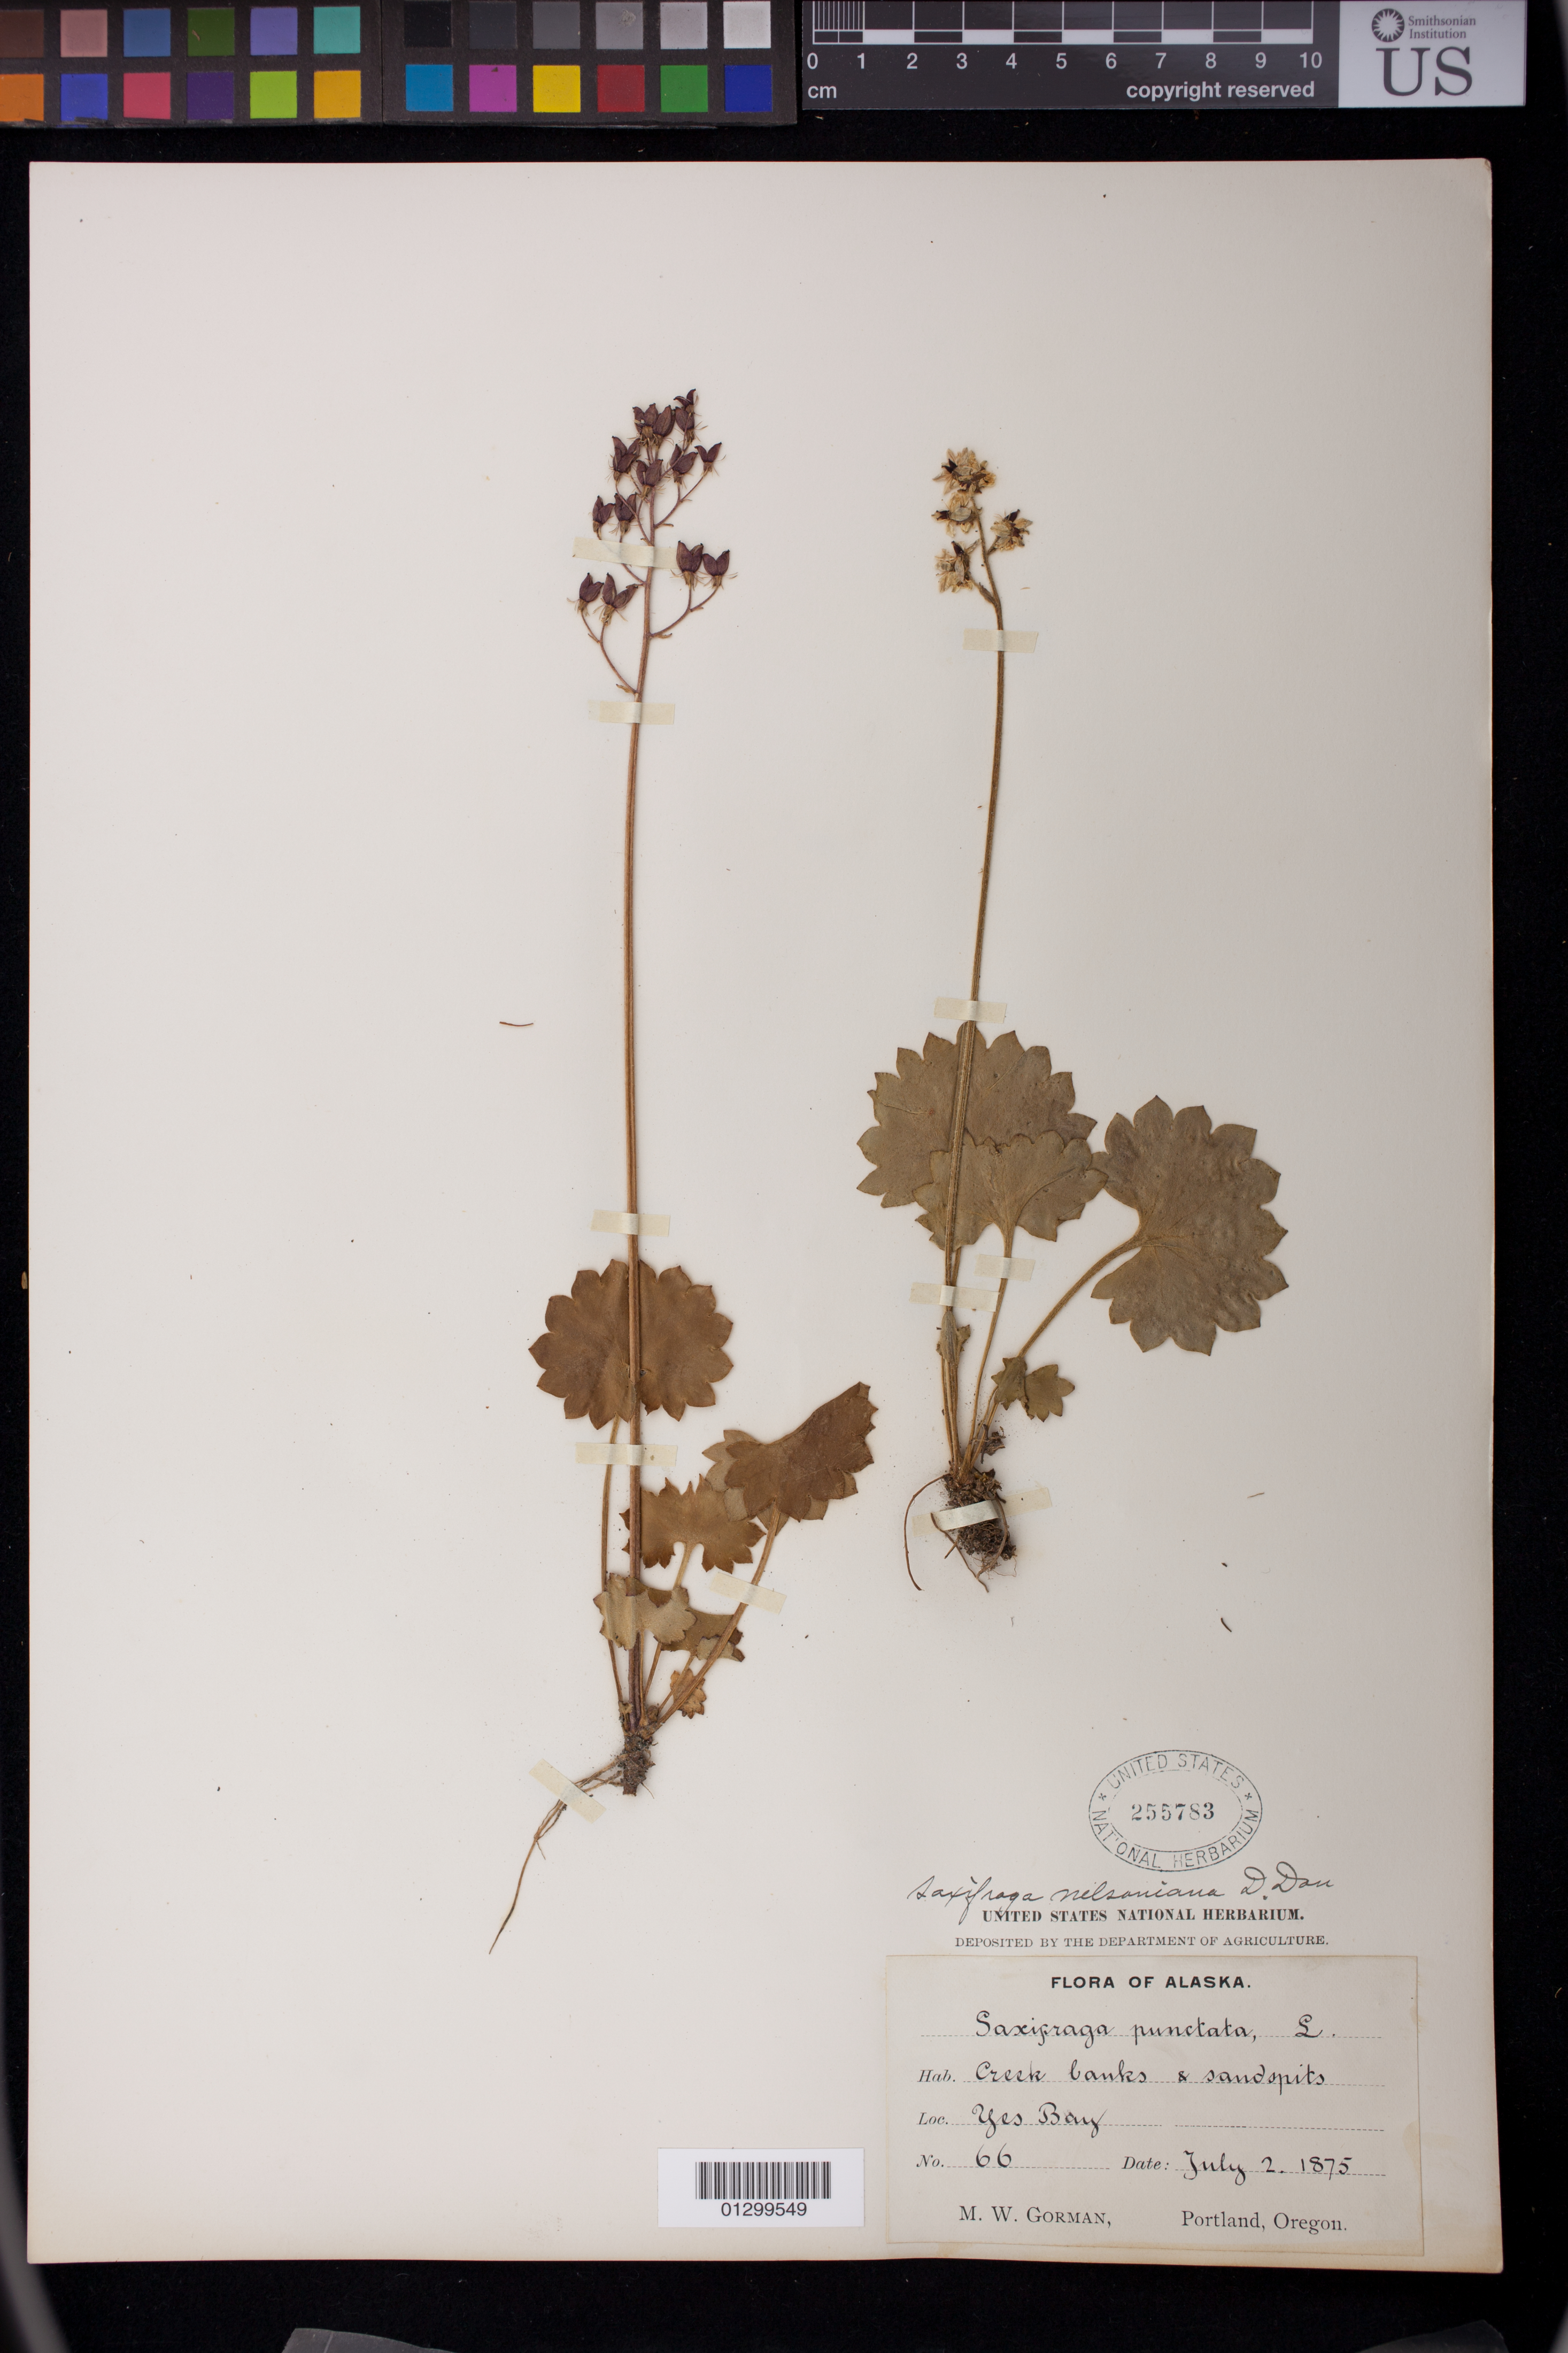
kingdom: Plantae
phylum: Tracheophyta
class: Magnoliopsida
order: Saxifragales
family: Saxifragaceae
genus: Micranthes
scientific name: Micranthes nelsoniana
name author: (D. Don) Small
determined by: Strong, Mark T., (BOT), Smithsonian Institution - National Museum of Natural History (UNITED STATES)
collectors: M. W. Gorman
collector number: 66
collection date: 1895-07-02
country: United States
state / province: Alaska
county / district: Ketchikan Gateway Borough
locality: Yes Bay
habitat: Creek banks and sandspits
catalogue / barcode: US 255783